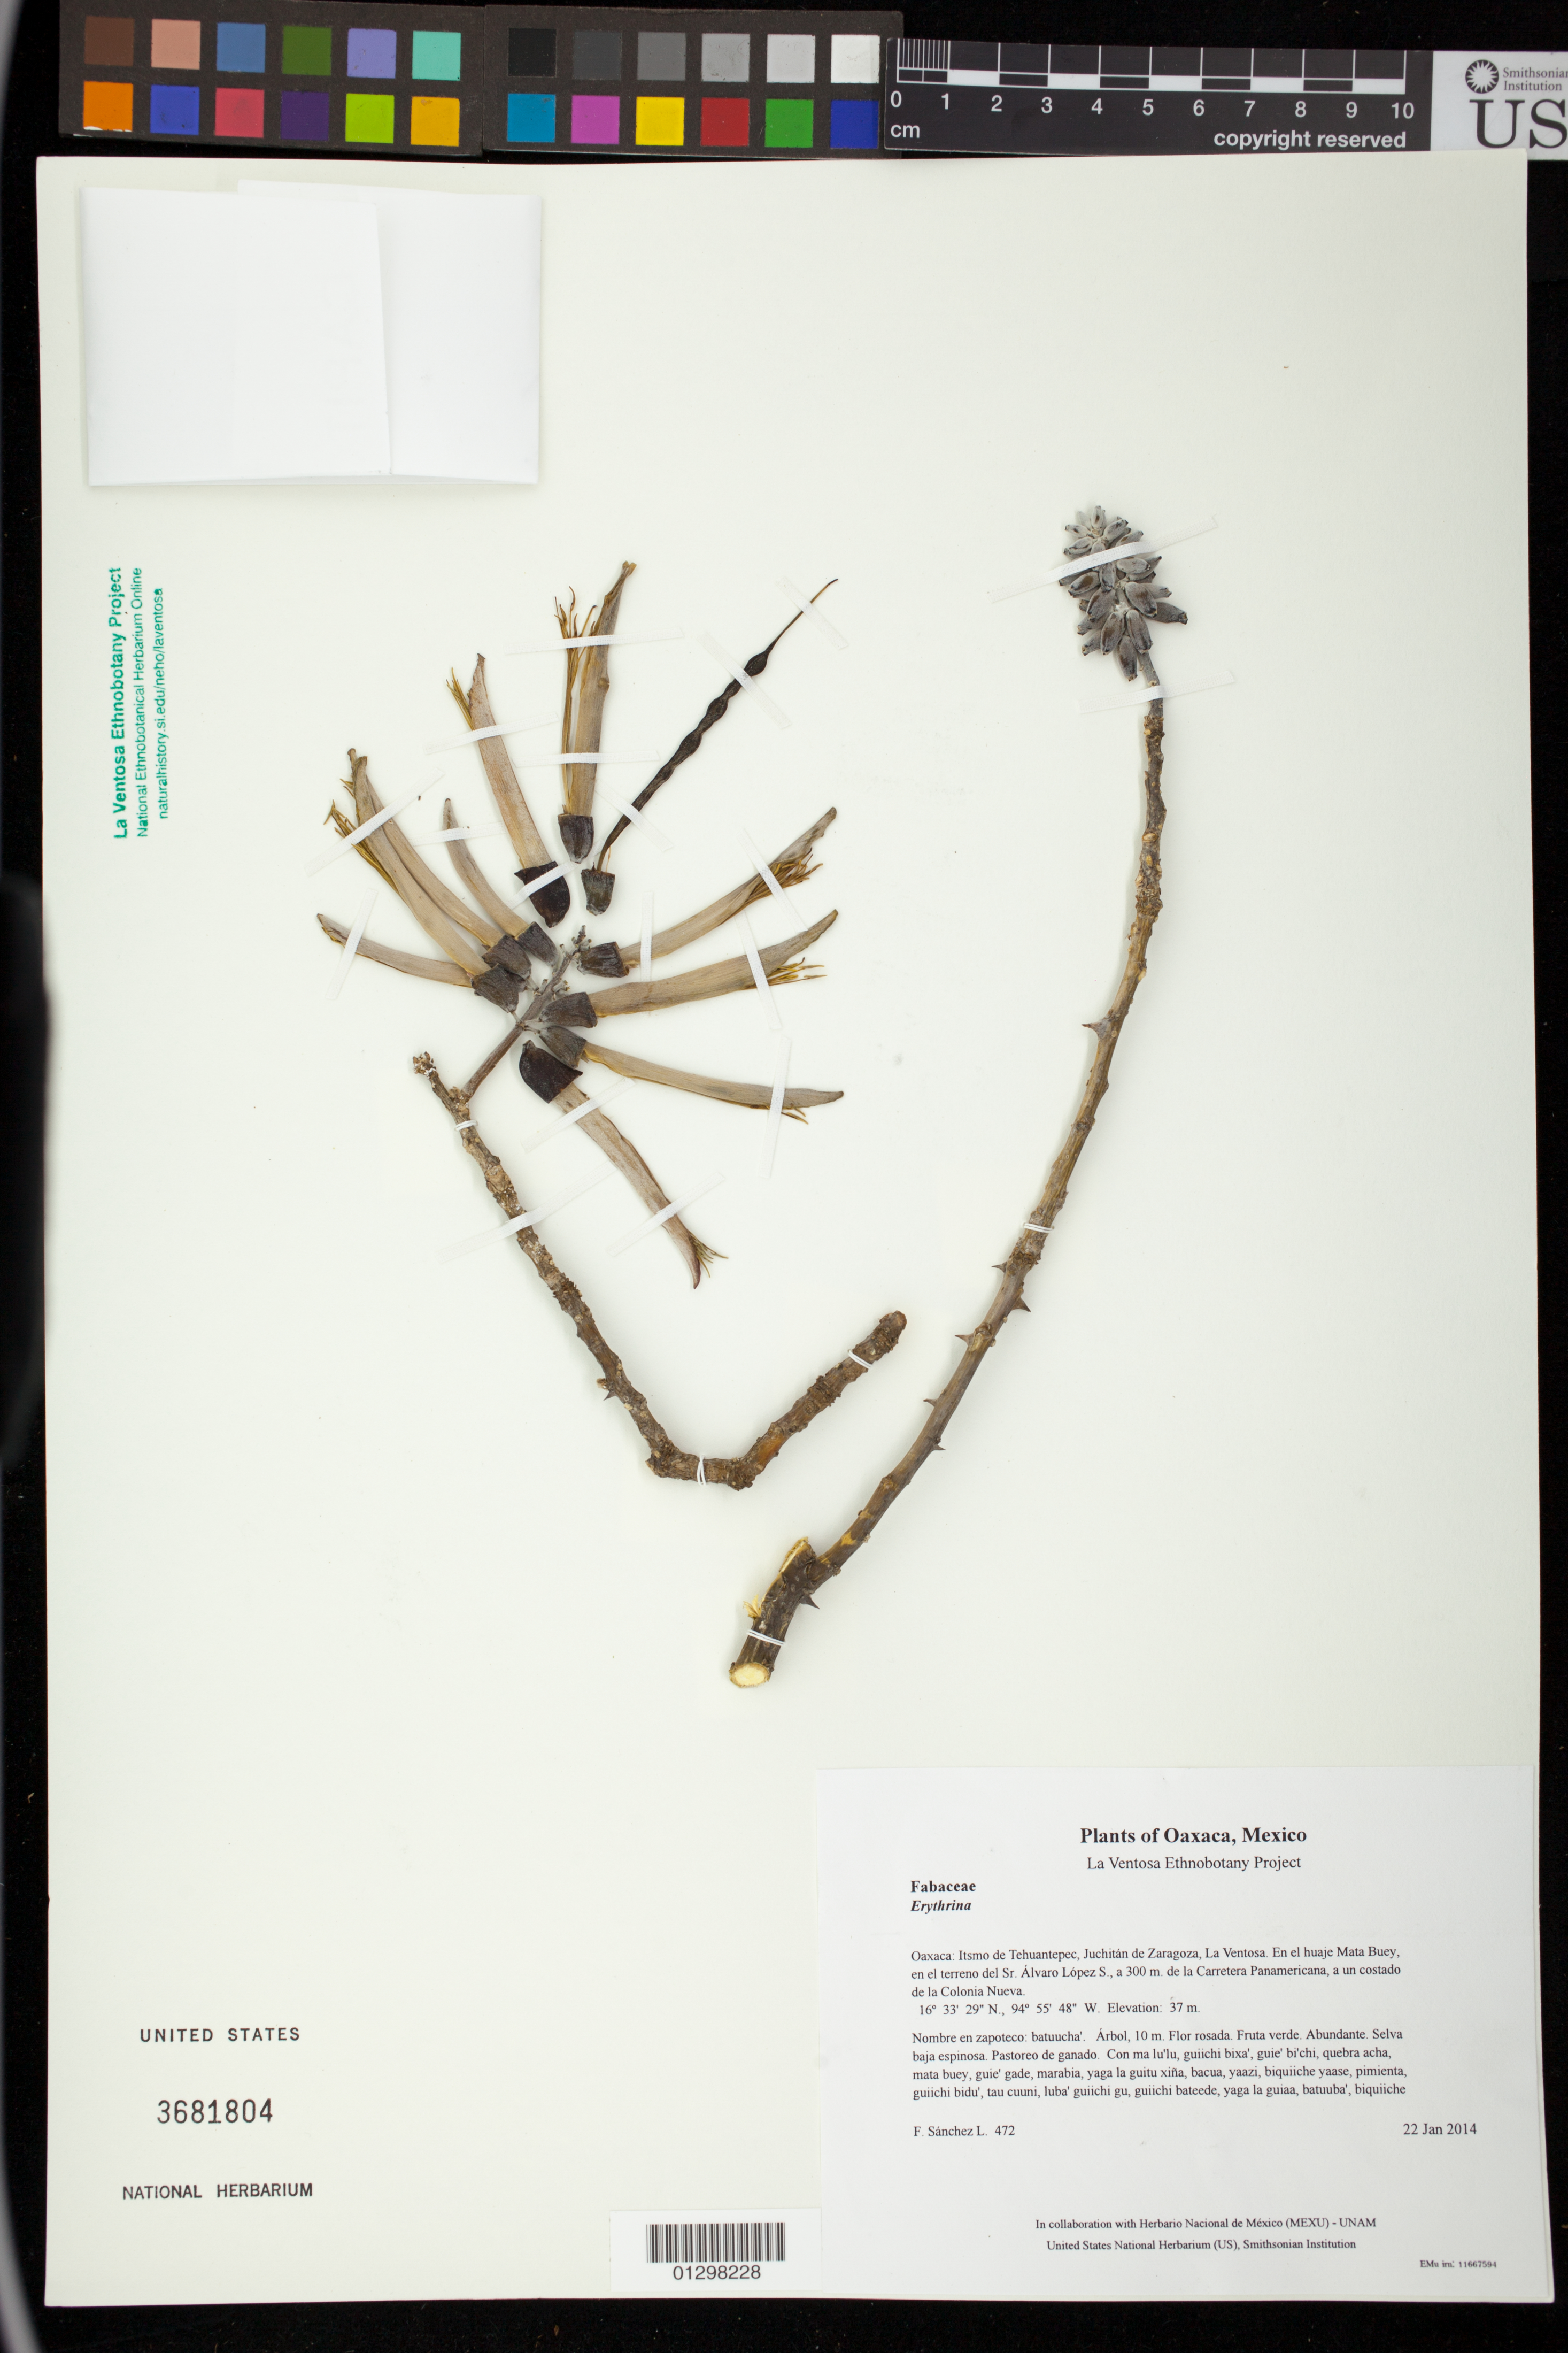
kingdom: Plantae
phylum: Tracheophyta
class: Magnoliopsida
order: Fabales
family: Fabaceae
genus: Erythrina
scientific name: Erythrina lanata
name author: Rose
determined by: Cruz D., R.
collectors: F. Sánchez L.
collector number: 472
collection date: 2014-01-22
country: Mexico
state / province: Oaxaca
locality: Itsmo de Tehuantepec, Juchitán de Zaragoza, La Ventosa. En el huaje Mata Buey, en el terreno del Sr. Álvaro López S., a 300 m. de la Carretera Panamericana, a un costado de la Colonia Nueva.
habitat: Selva baja espinosa. Pastoreo de ganado.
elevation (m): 37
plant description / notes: MEXU, SERO, US; Yaga. 10 m. Guie' rosa. Cuaananaxhi naga'. Stale.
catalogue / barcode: US 3681804